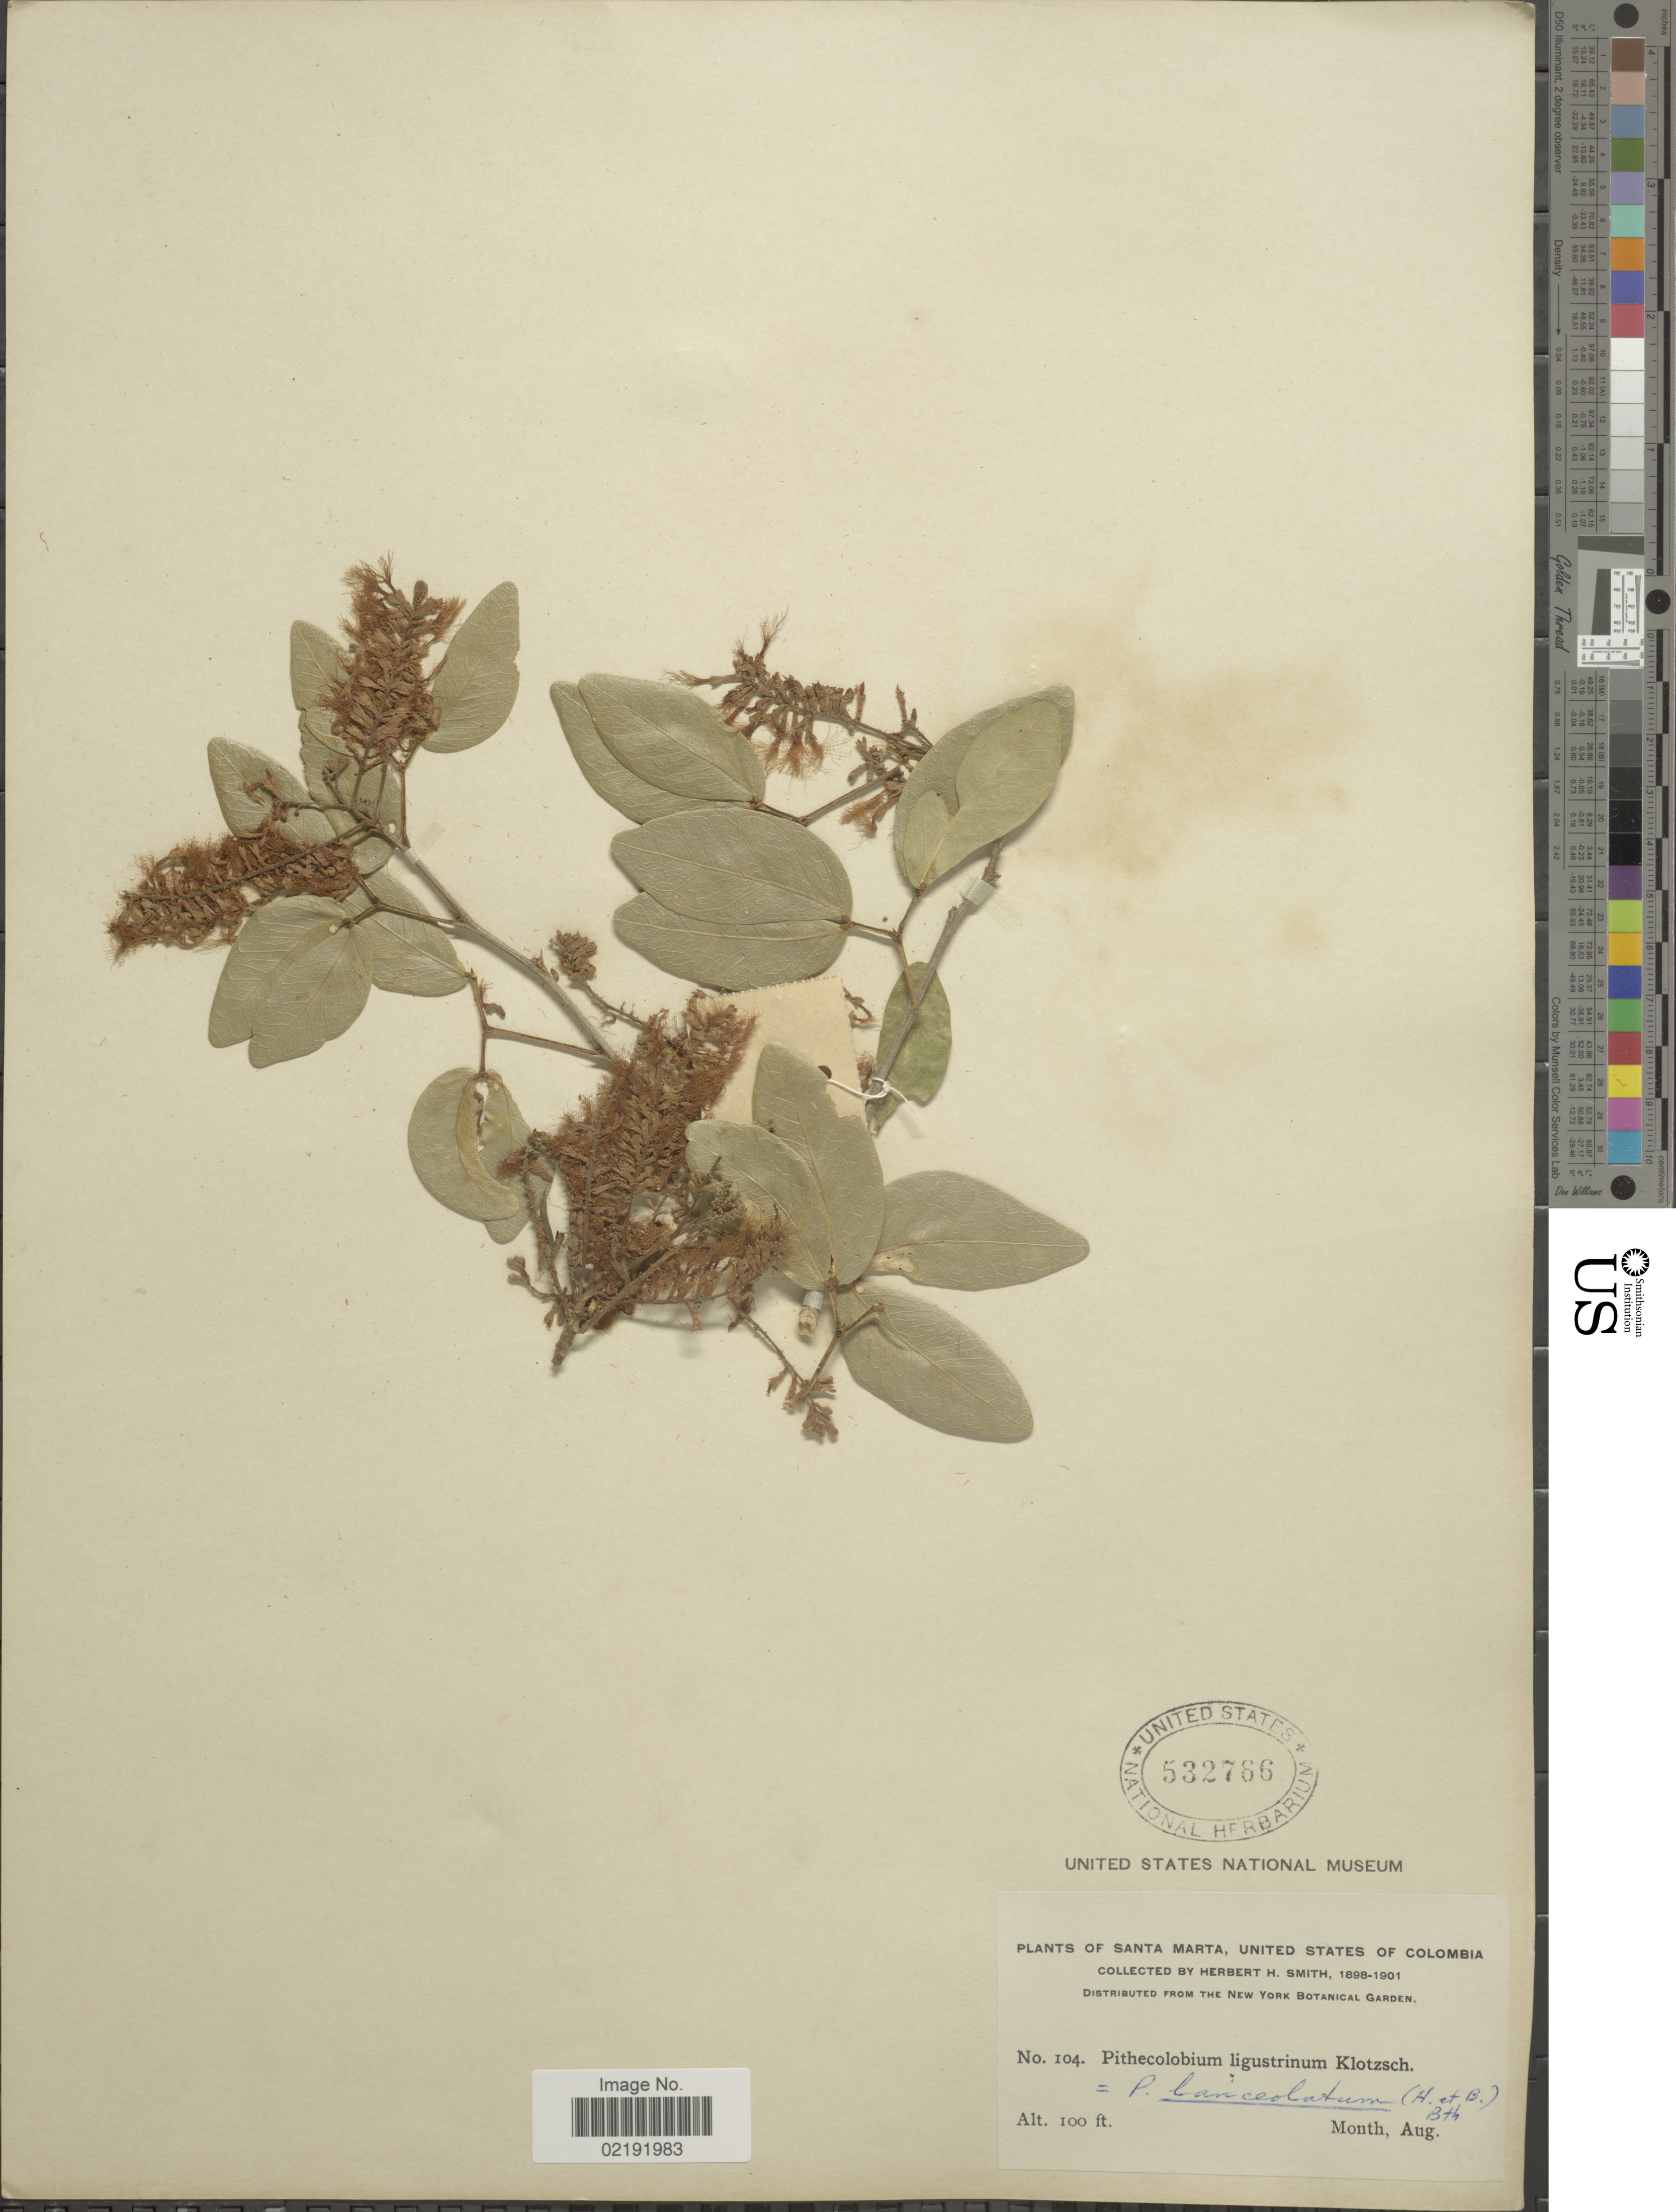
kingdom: Plantae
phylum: Tracheophyta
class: Magnoliopsida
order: Fabales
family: Fabaceae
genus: Pithecellobium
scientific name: Pithecellobium lanceolatum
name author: (Humb. & Bonpl. ex Willd.) Benth.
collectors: Herbert H. Smith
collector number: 104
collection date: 1898-08/1901-08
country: Colombia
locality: Santa Marta, United States of Colombia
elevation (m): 30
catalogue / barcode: US 532766